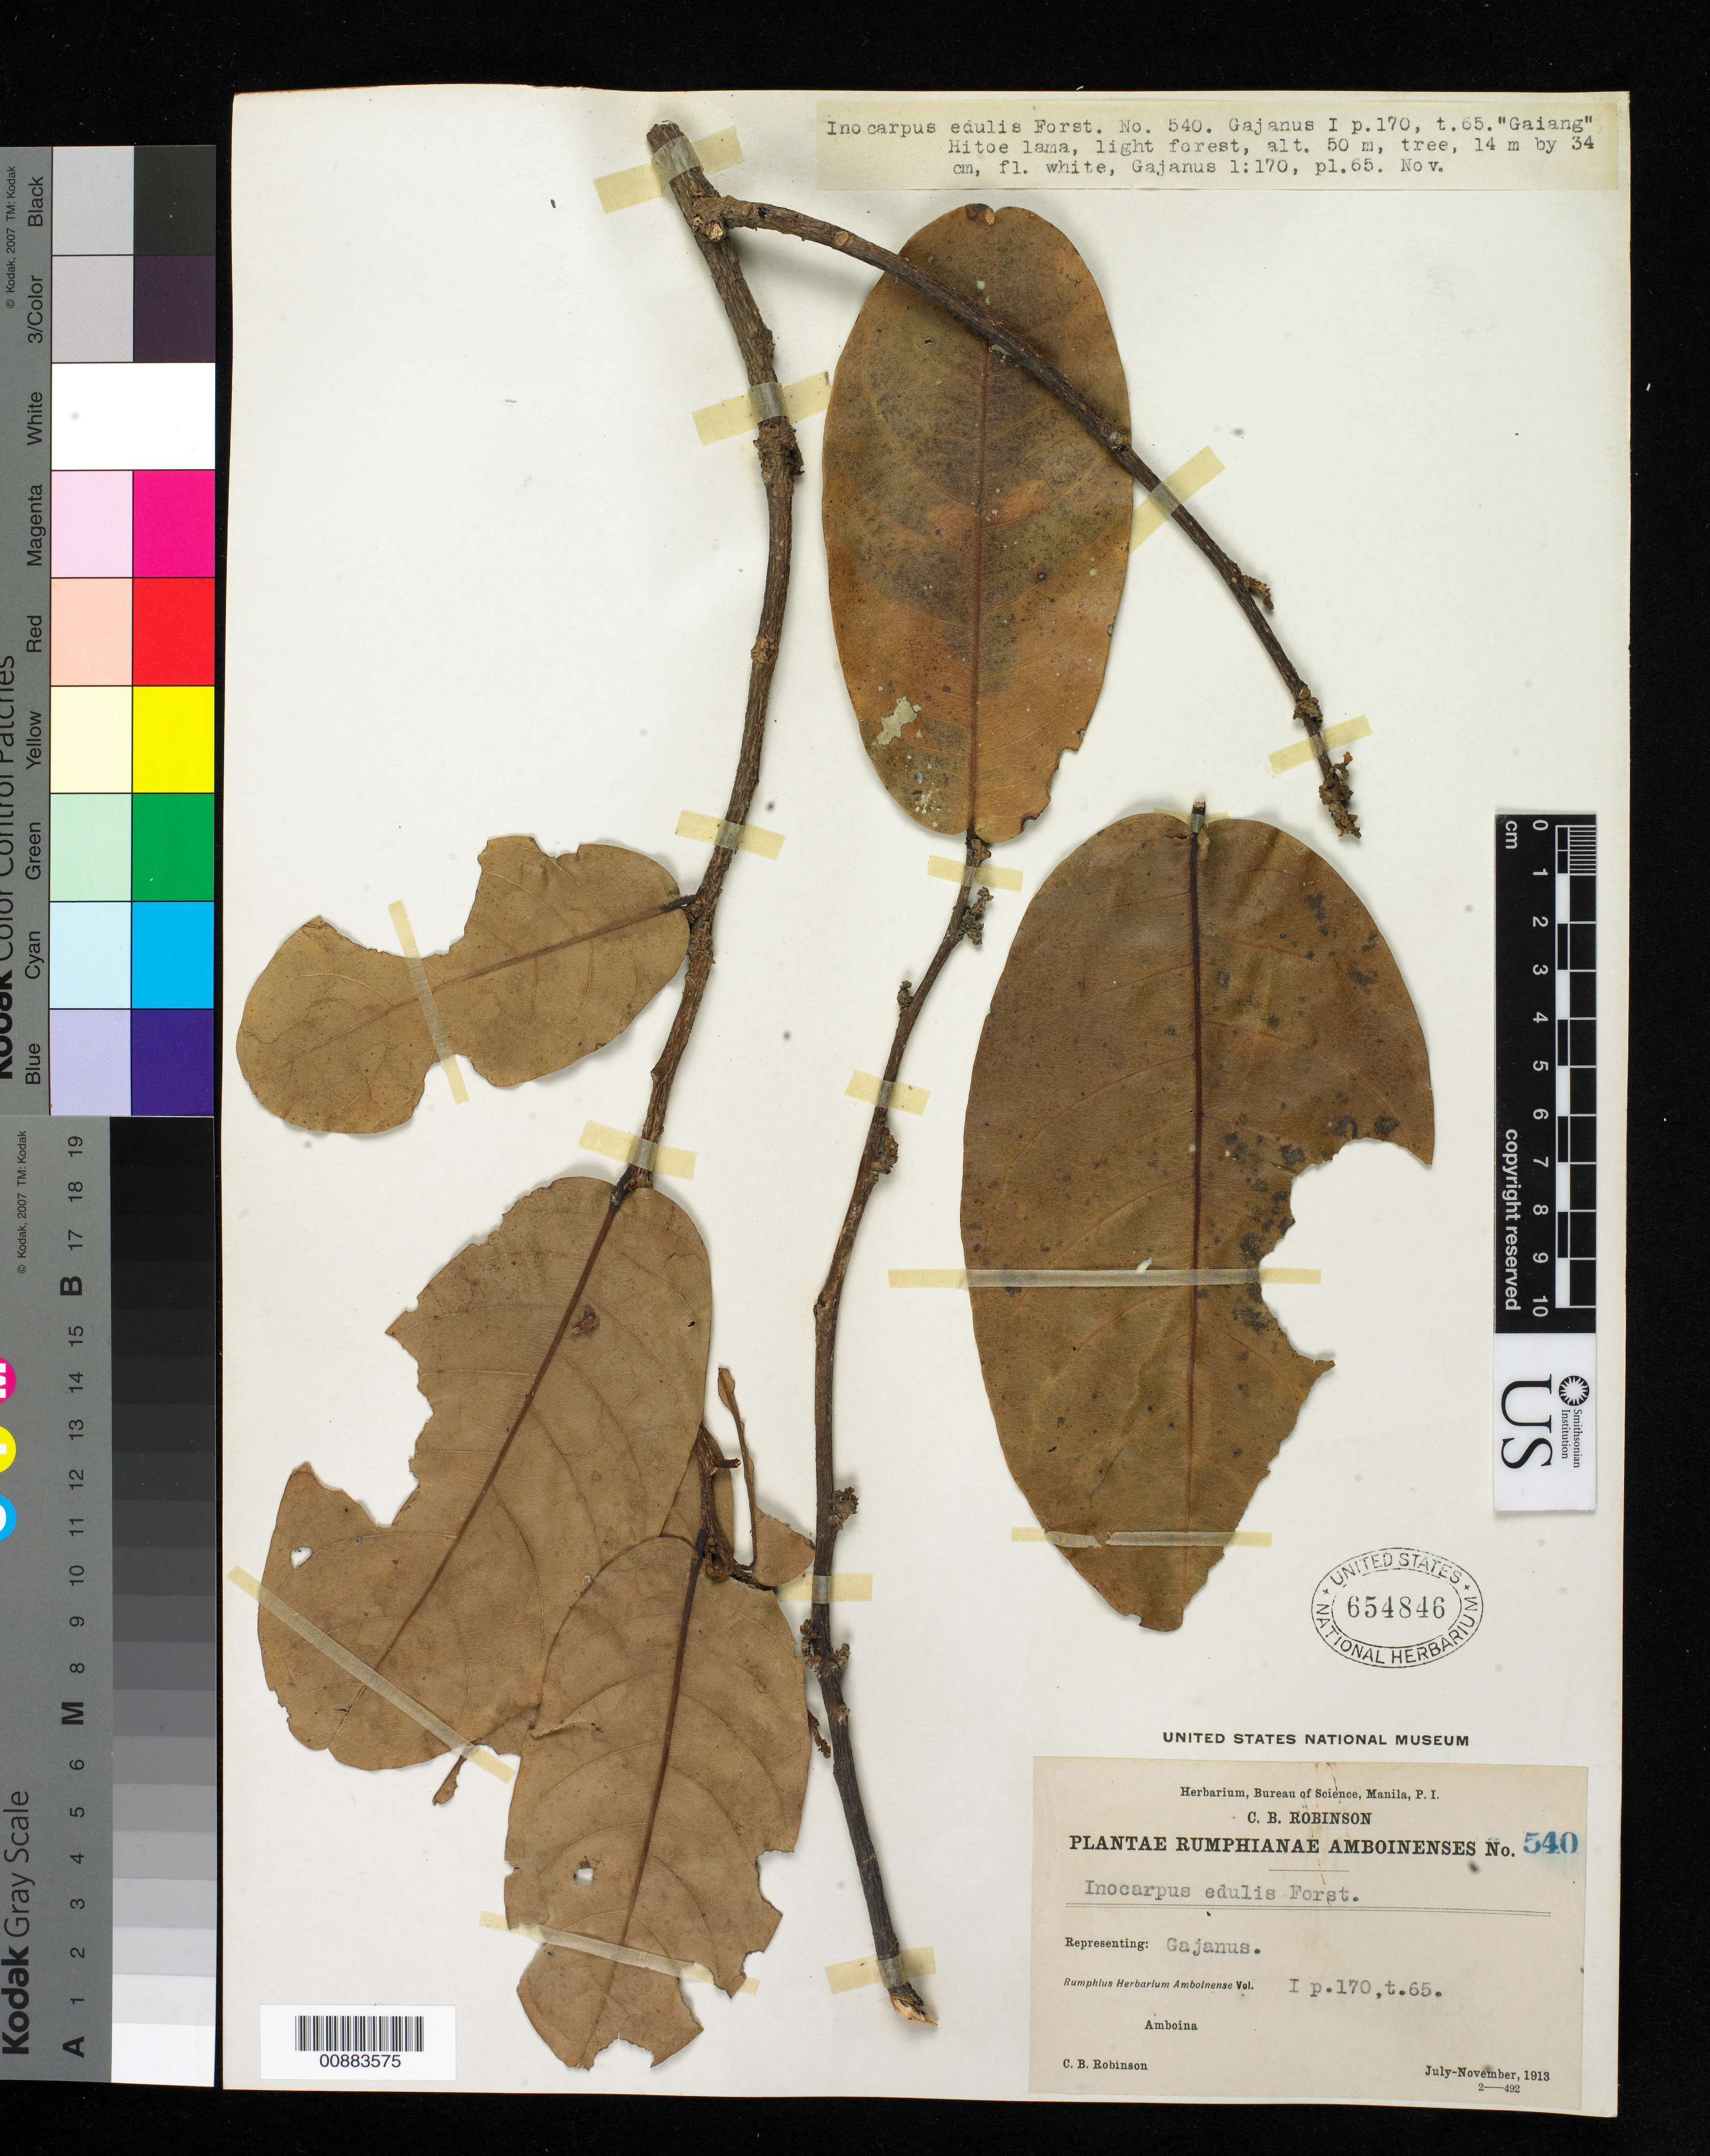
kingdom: Plantae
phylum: Tracheophyta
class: Magnoliopsida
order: Fabales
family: Fabaceae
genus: Inocarpus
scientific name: Inocarpus fagifer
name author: (Parkinson) Fosberg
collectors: C. Robinson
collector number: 540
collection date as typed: Jul 1913 to Nov 1913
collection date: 1913-07/1913-11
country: Indonesia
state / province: Maluku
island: Amboina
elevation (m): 50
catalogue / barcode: US 654846